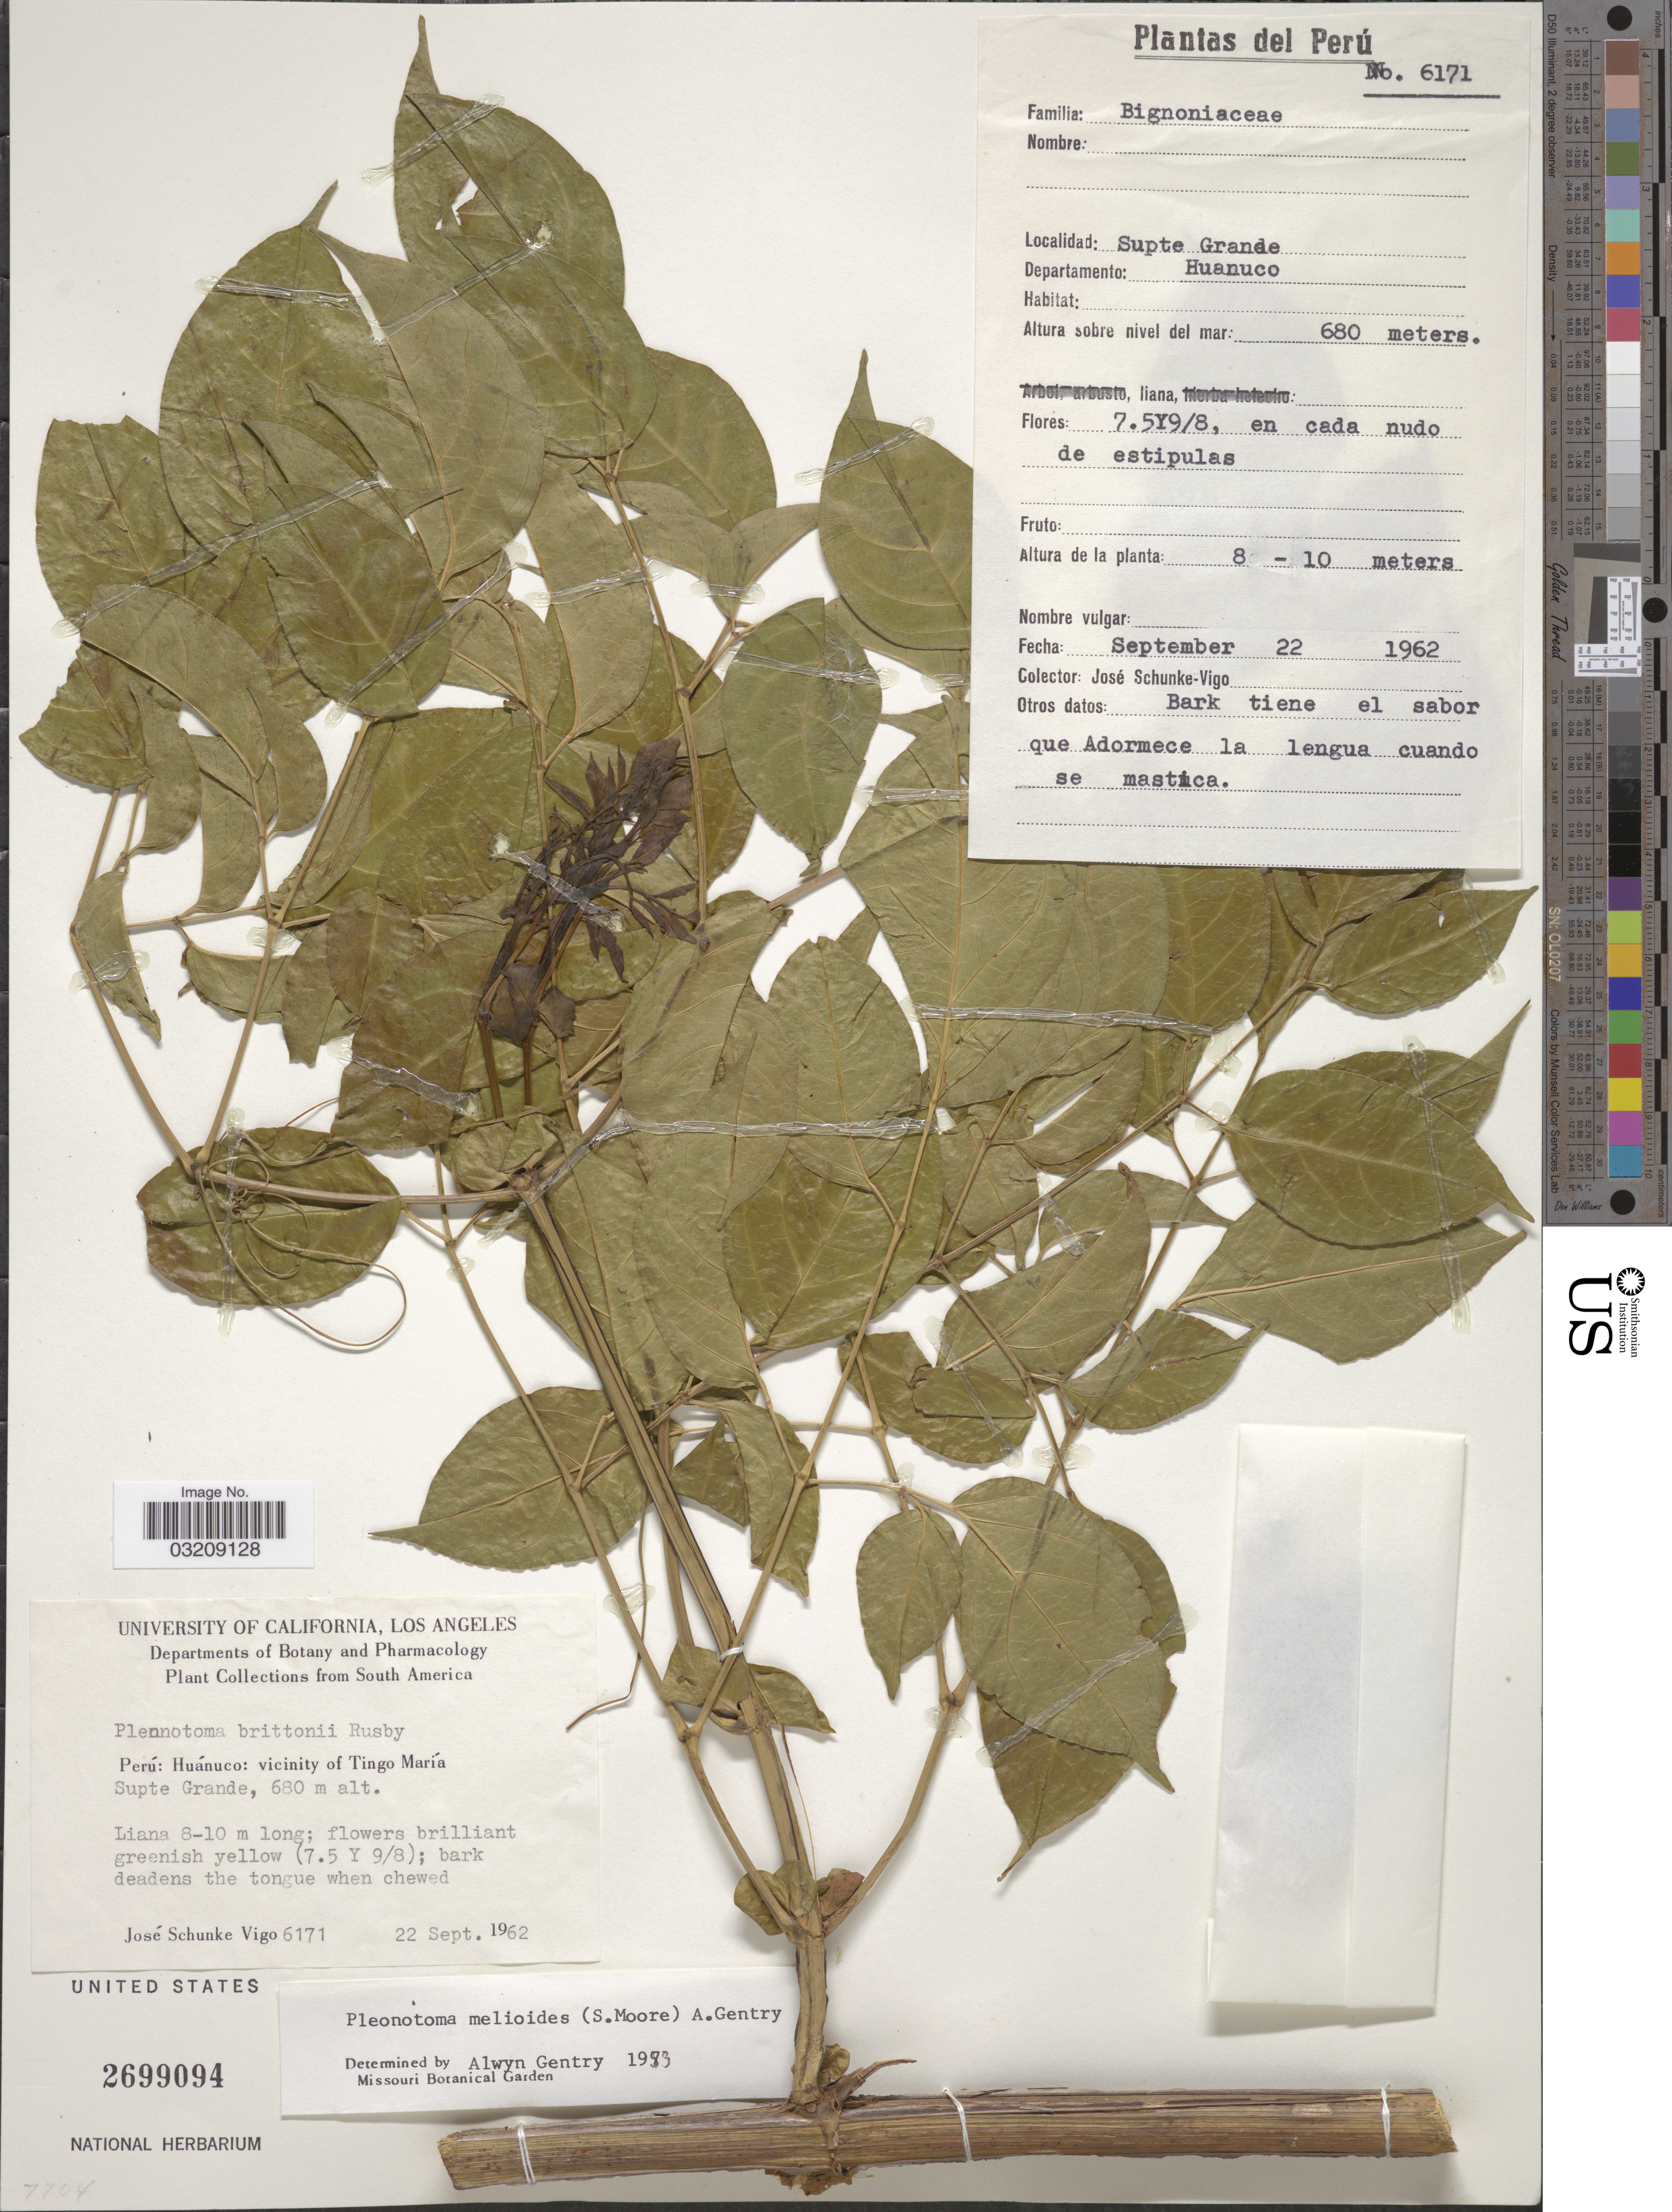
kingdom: Plantae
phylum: Tracheophyta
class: Magnoliopsida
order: Lamiales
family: Bignoniaceae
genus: Pleonotoma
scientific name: Pleonotoma melioides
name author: (S. Moore) A.H. Gentry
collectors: J. Schunke Vigo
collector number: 6171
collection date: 1962-09-22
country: Peru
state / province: Huánuco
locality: Departamento Huanuco. Vicinity of Tingo María. Supte Grande.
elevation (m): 680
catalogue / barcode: US 2699094